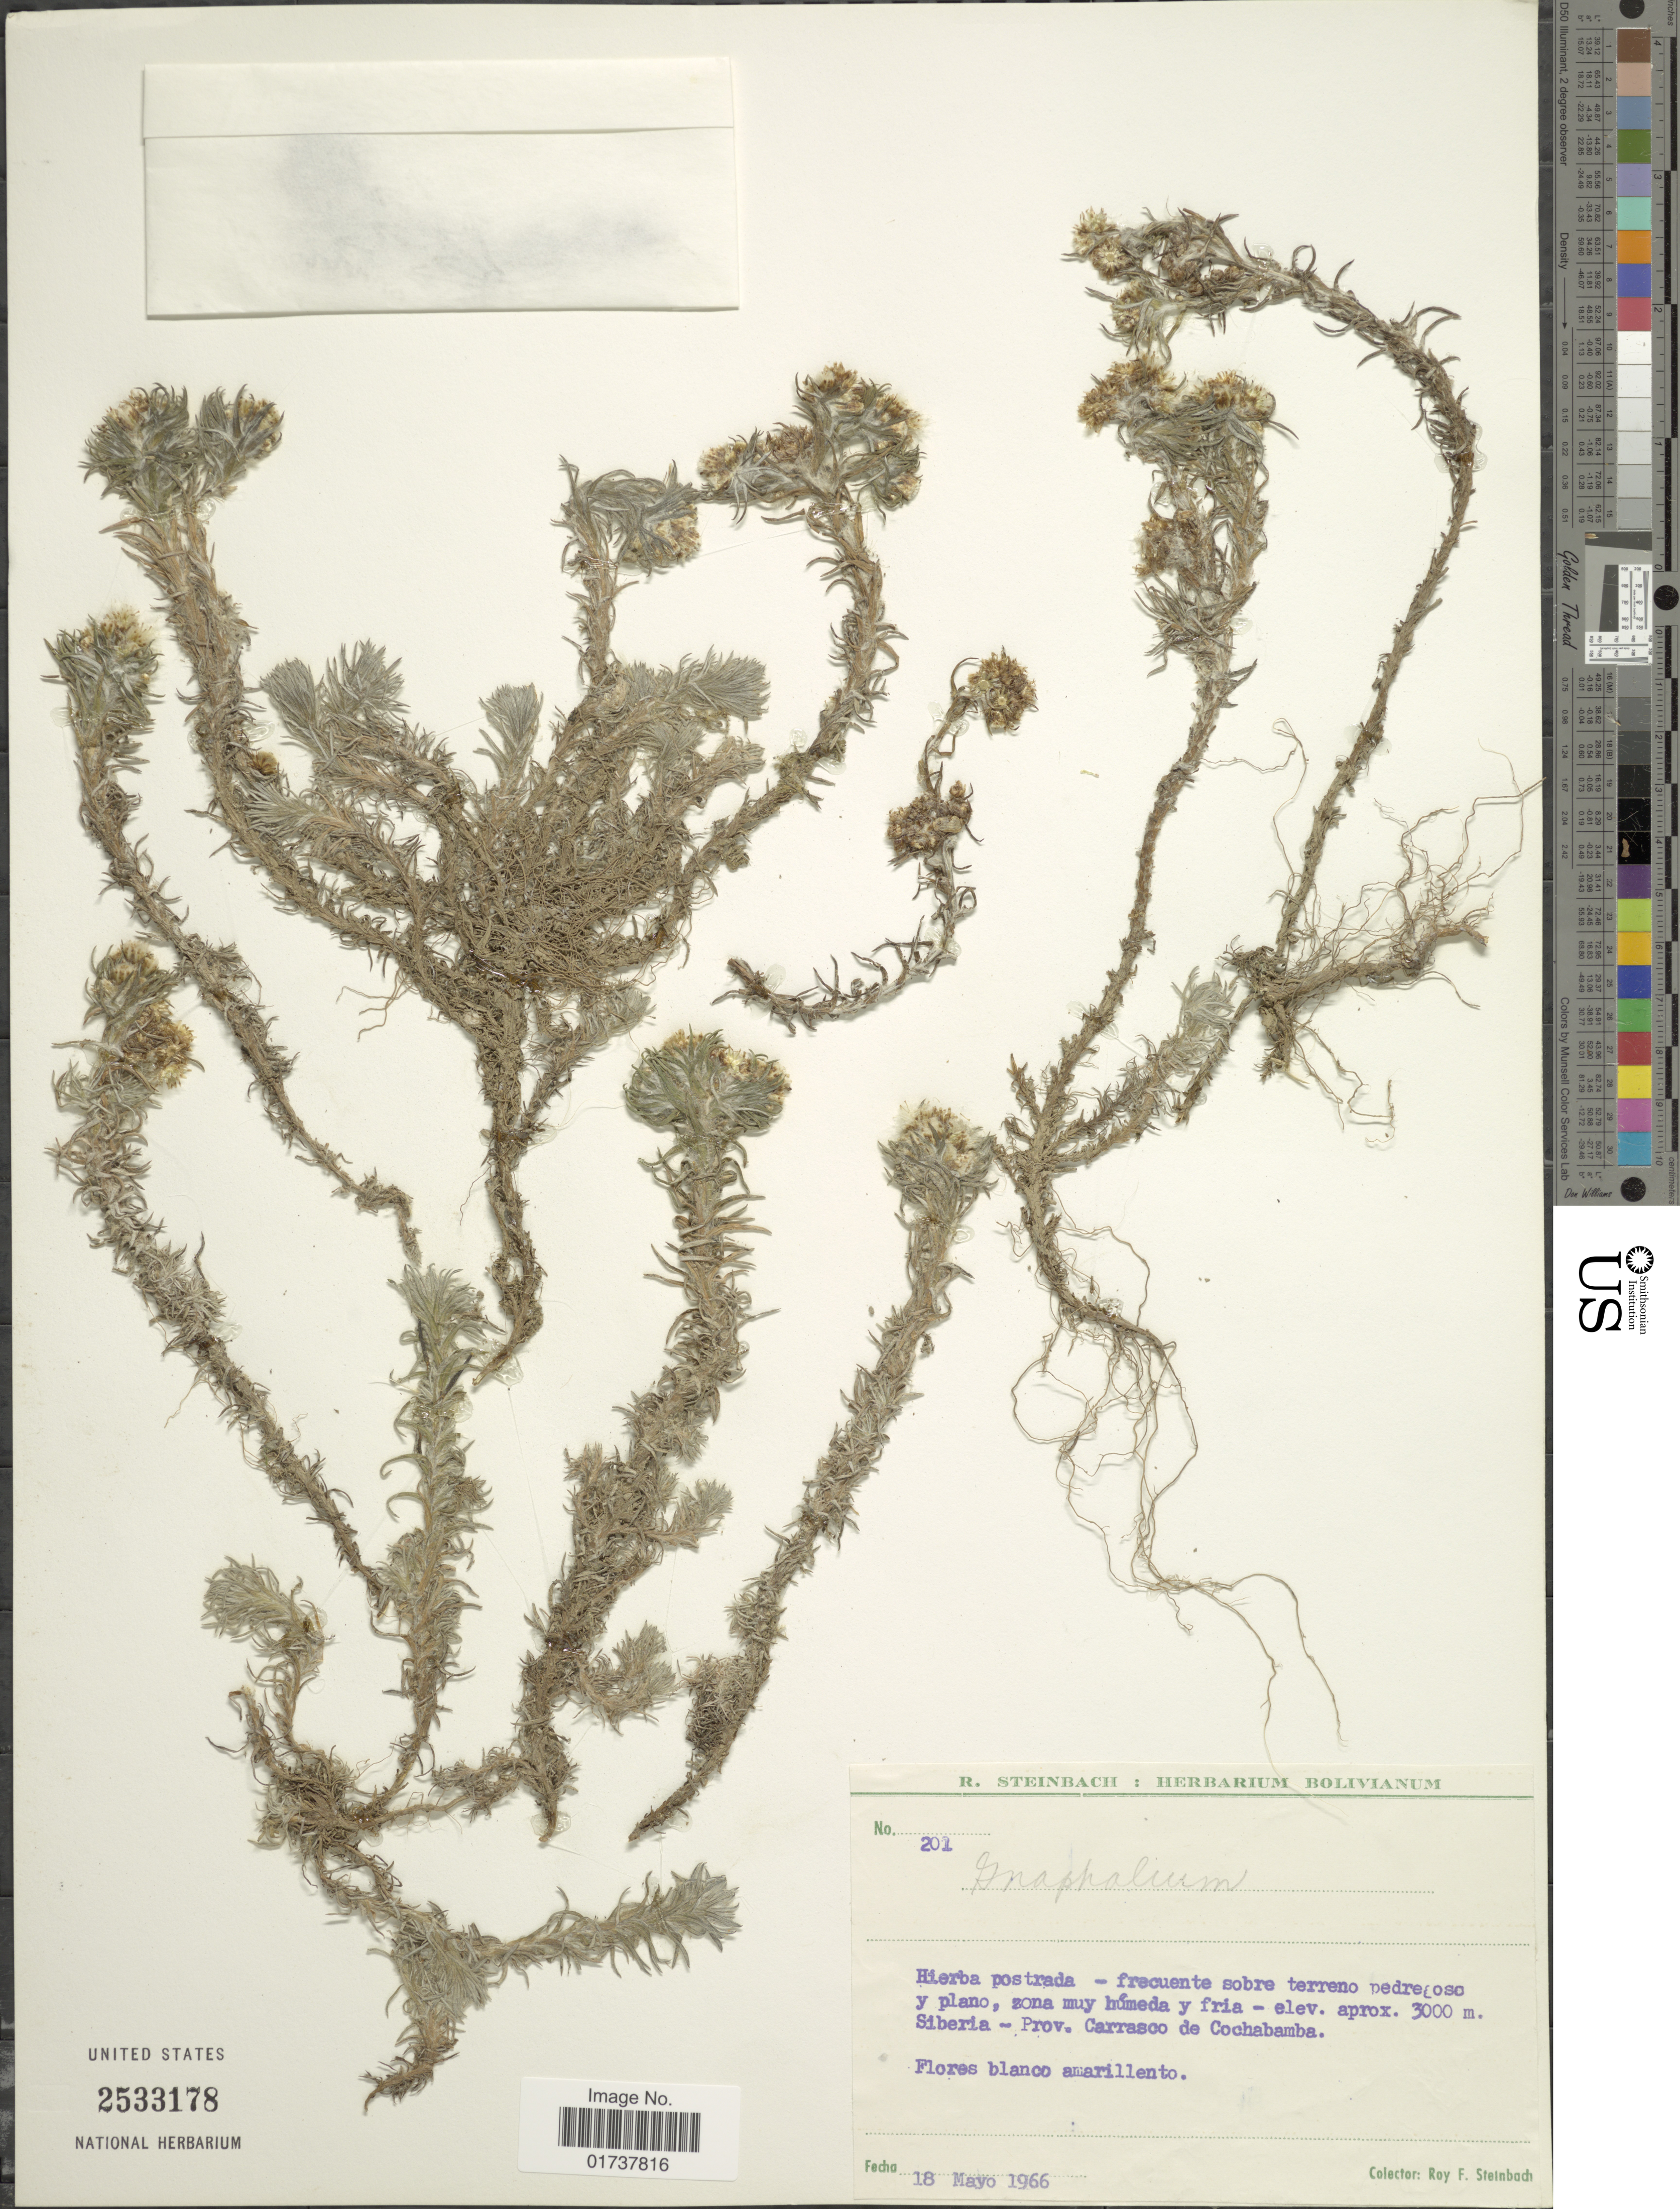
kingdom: Plantae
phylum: Tracheophyta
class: Magnoliopsida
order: Asterales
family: Asteraceae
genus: Stuckertiella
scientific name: Stuckertiella capitata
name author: (Wedd.) P. Beauv.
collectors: R. F. Steinbach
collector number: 201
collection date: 1966-05-18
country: Bolivia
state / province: Cochabamba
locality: Siberia - Prov. Carrasco de Cochabamba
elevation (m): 3000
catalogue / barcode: US 2533178